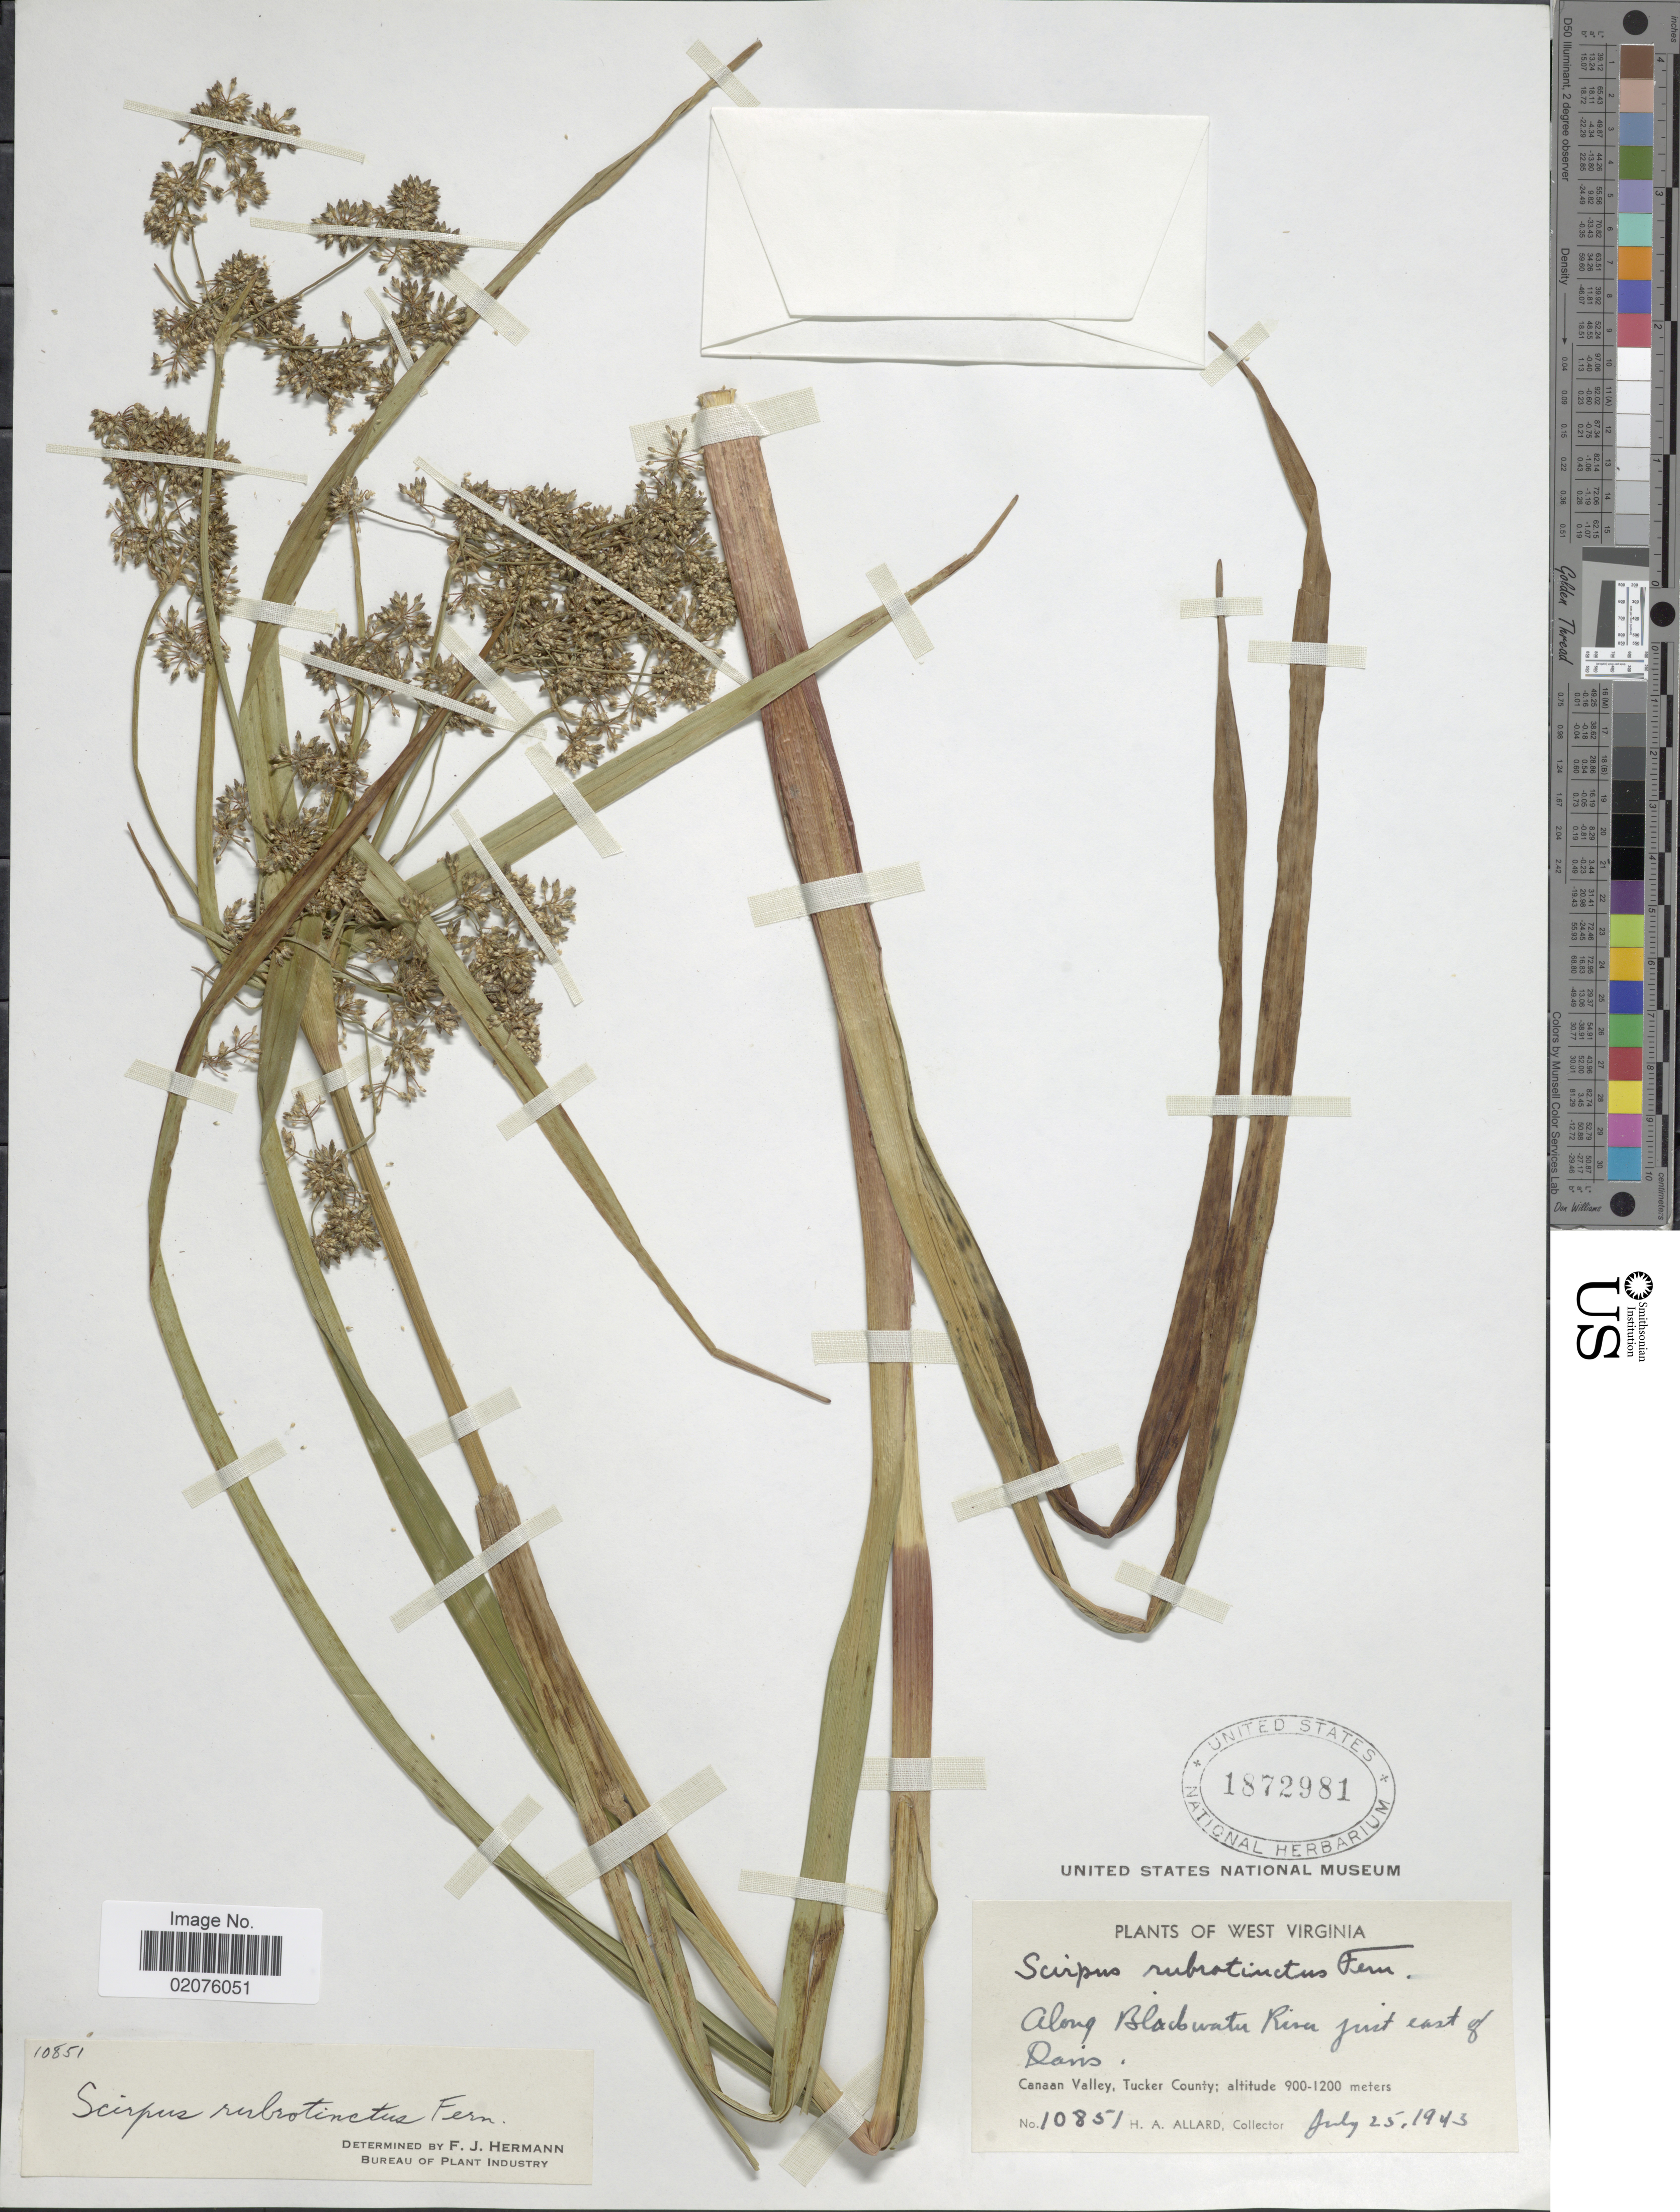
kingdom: Plantae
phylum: Tracheophyta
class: Liliopsida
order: Poales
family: Cyperaceae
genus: Scirpus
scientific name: Scirpus microcarpus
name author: J. Presl & C. Presl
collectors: H. A. Allard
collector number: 10851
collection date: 1943-07-25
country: United States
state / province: West Virginia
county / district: Tucker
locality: Along Blackwater River just east of Davis, Canaan Valley, Tucker County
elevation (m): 900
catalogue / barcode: US 1872981